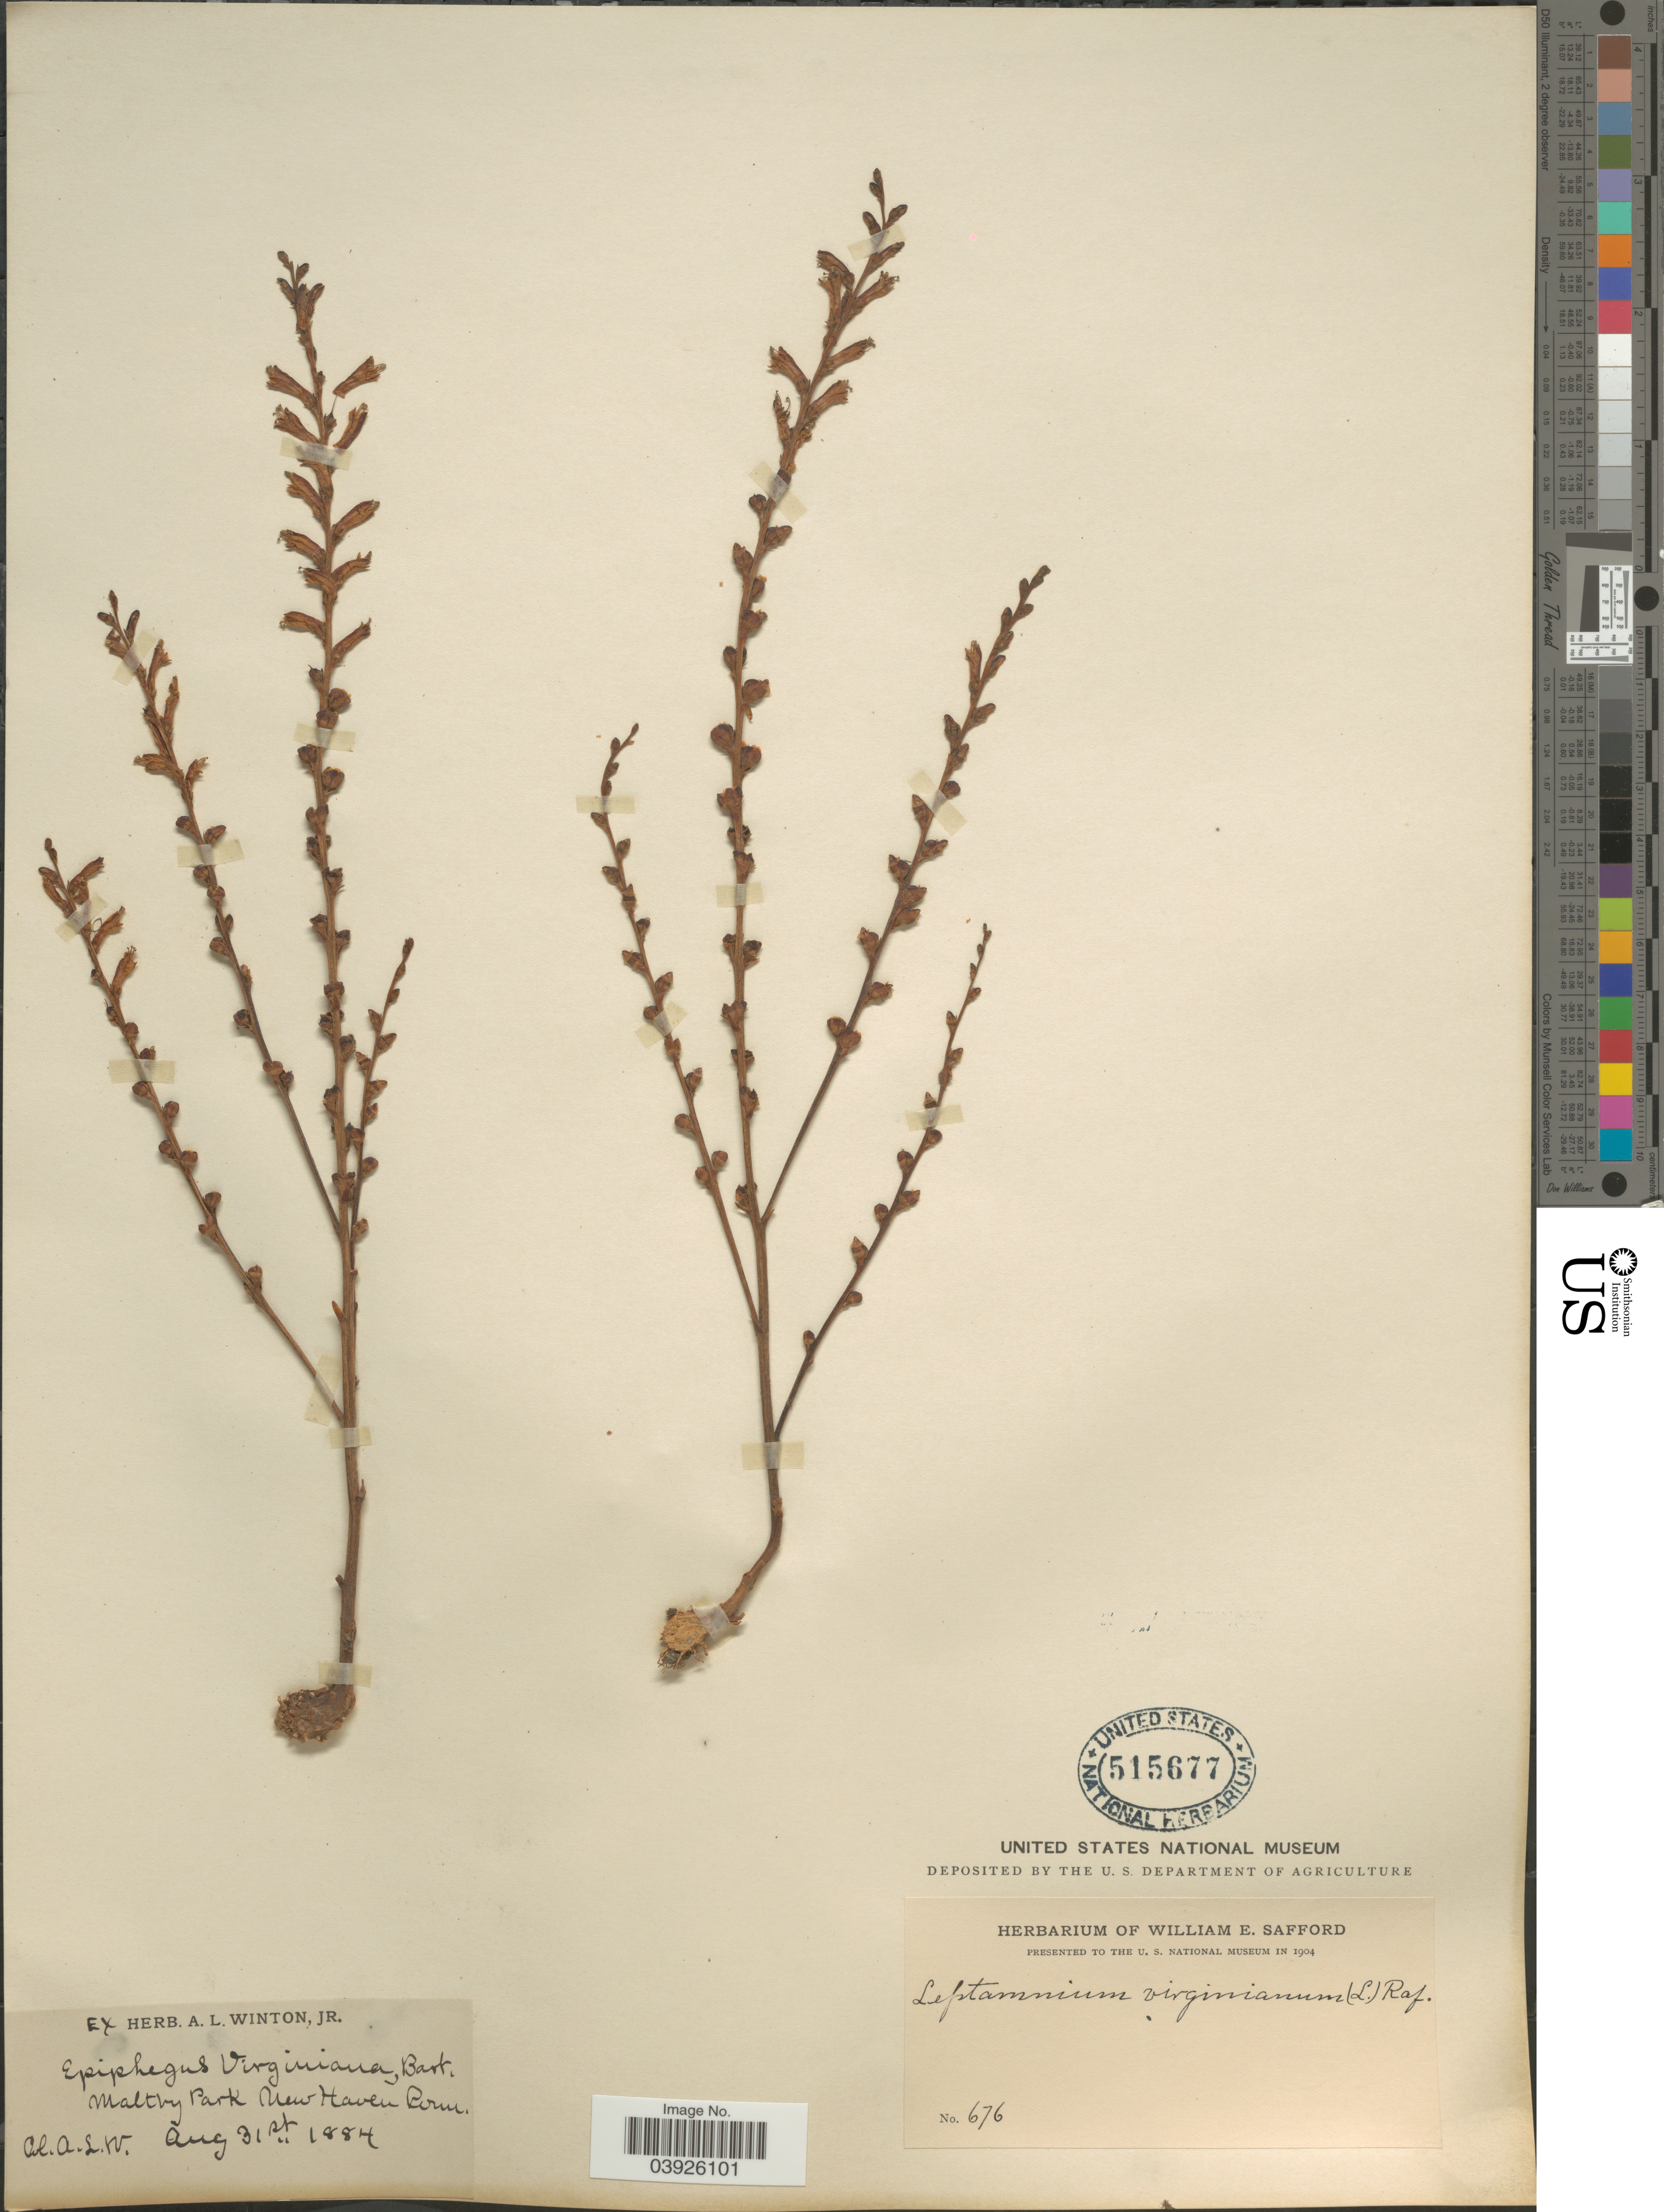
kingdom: Plantae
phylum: Tracheophyta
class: Magnoliopsida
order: Lamiales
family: Orobanchaceae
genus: Epifagus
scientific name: Epifagus virginiana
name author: (L.) W.P.C. Barton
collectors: A. Winton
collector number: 676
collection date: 1884-08-31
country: United States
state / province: Connecticut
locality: Maltby Park New Haven.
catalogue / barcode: US 515677